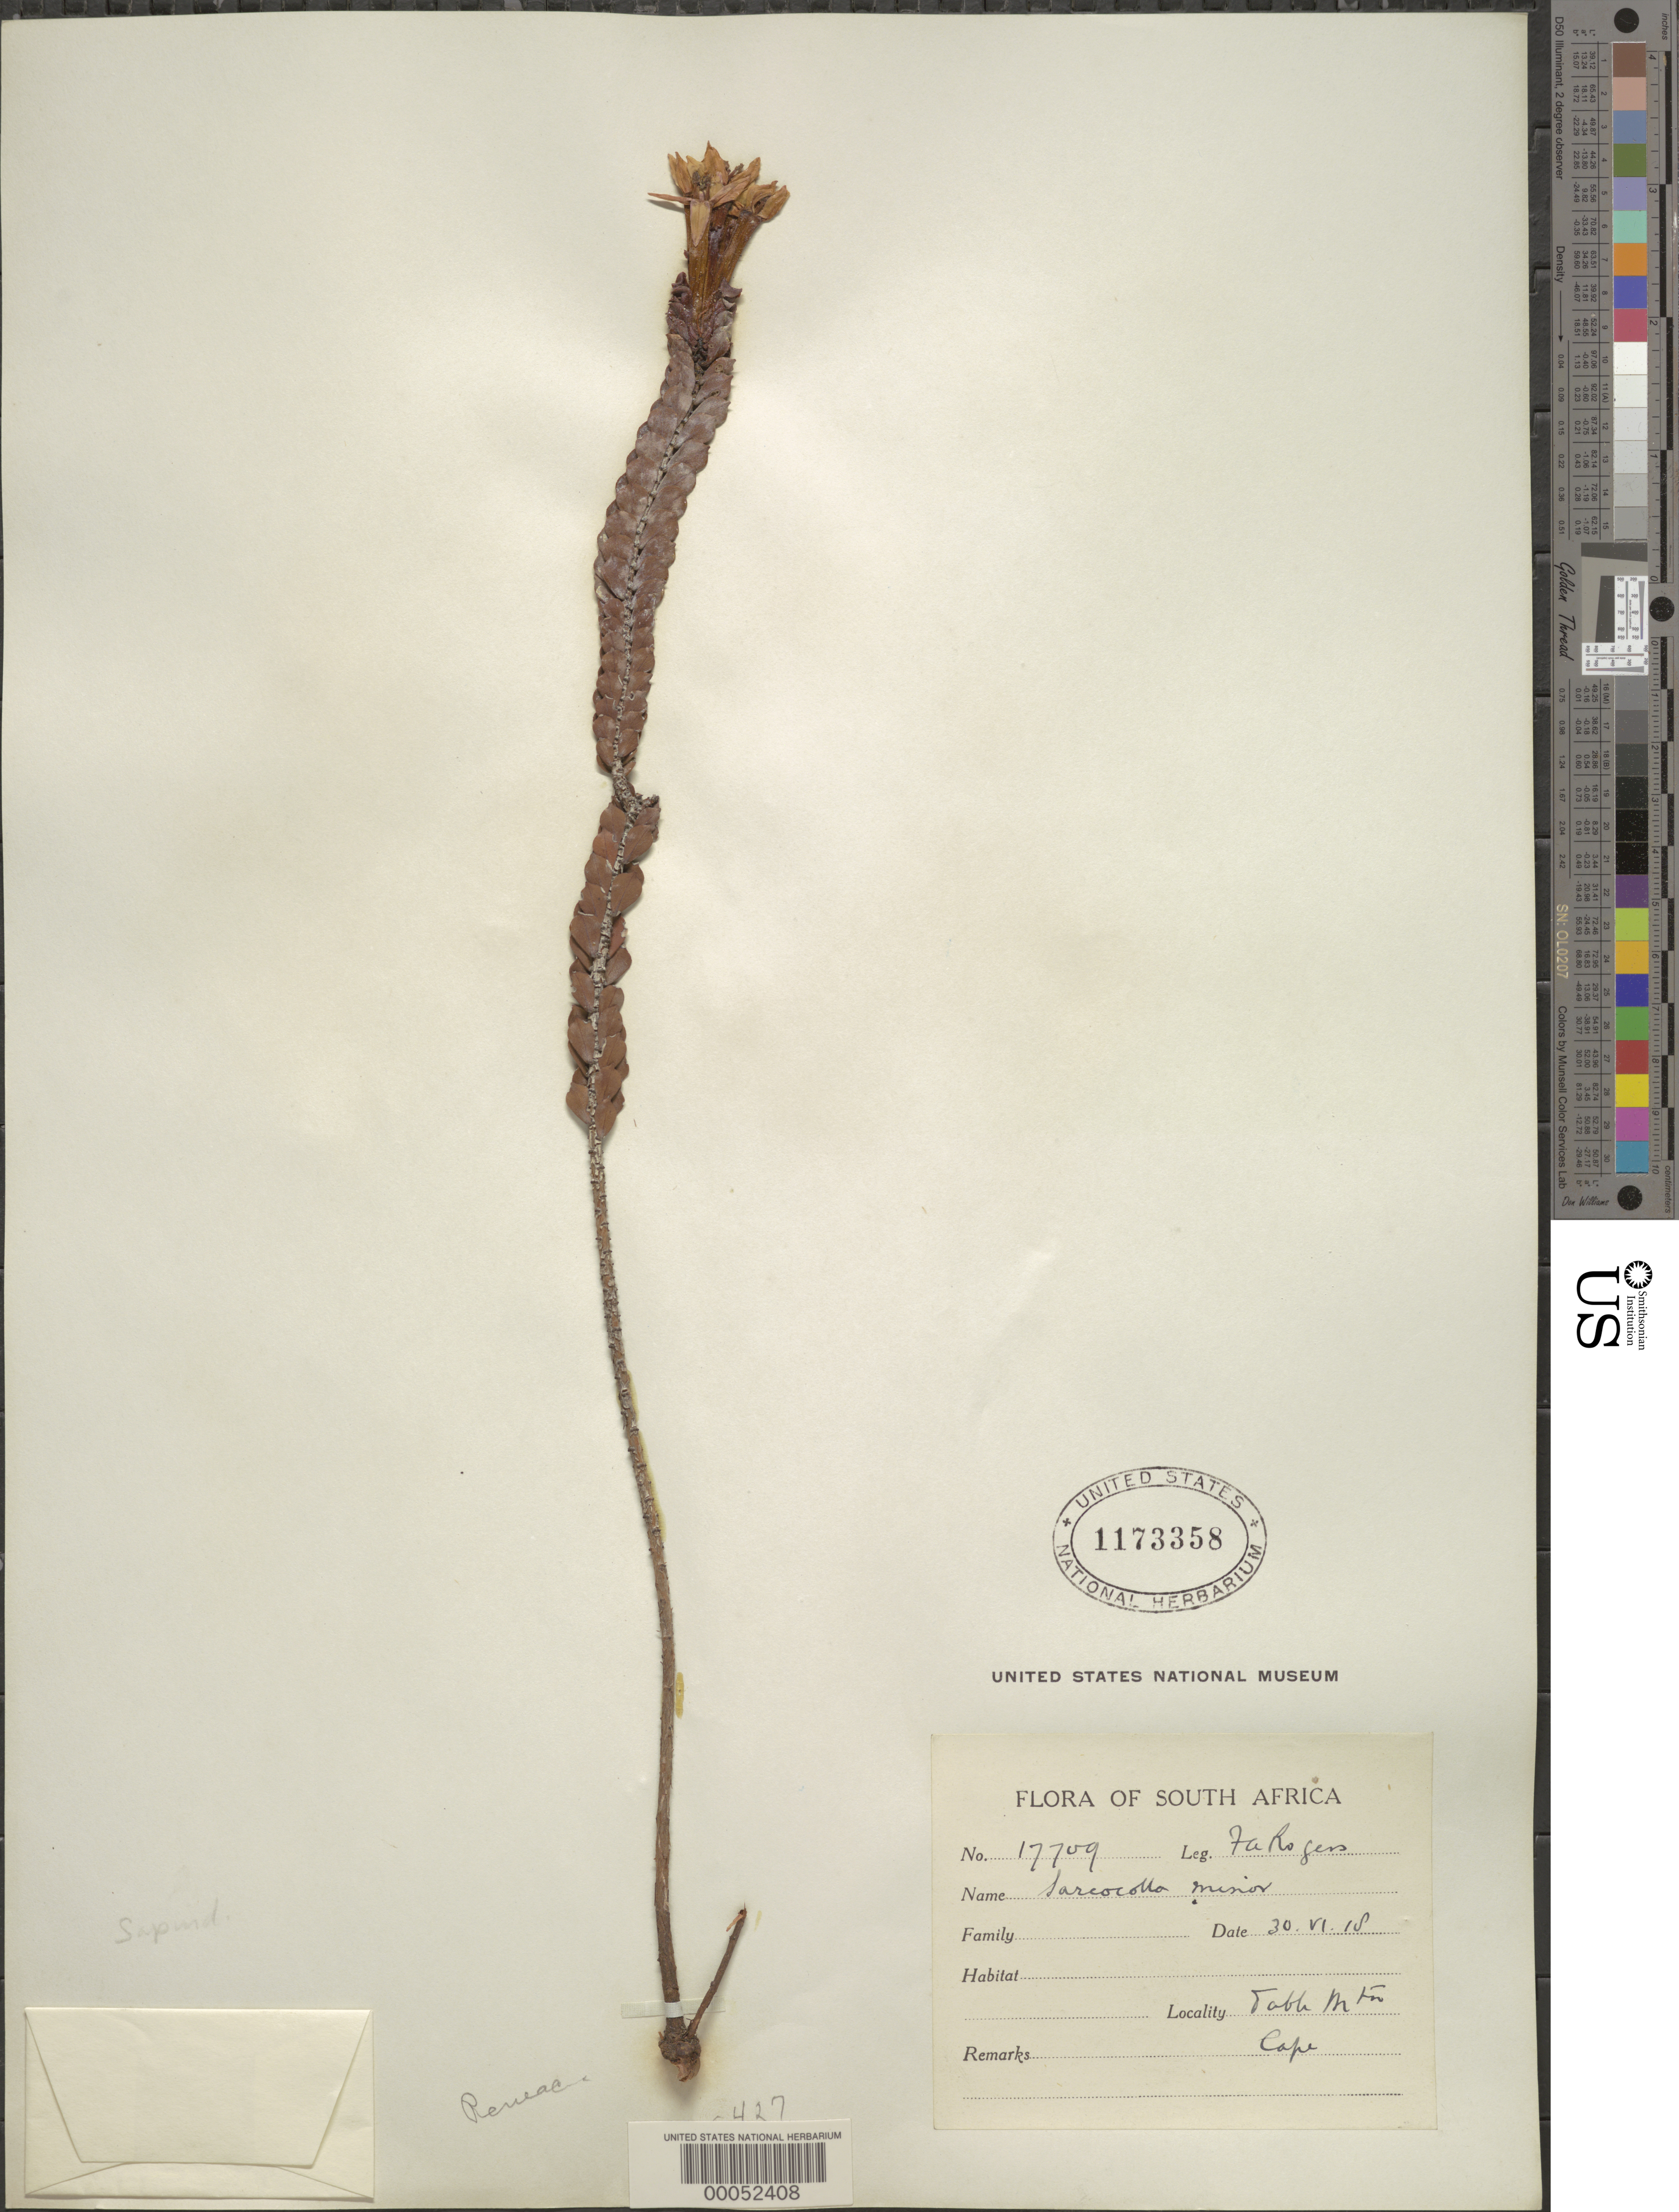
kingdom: Plantae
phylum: Tracheophyta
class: Magnoliopsida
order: Myrtales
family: Penaeaceae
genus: Penaea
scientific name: Penaea sarcocolla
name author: L.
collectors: F. Rogers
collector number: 17709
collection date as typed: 30 Jun 1918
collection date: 1918-06-30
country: South Africa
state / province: Western Cape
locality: Cape. Tabb Mtn.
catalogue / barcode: US 1173358